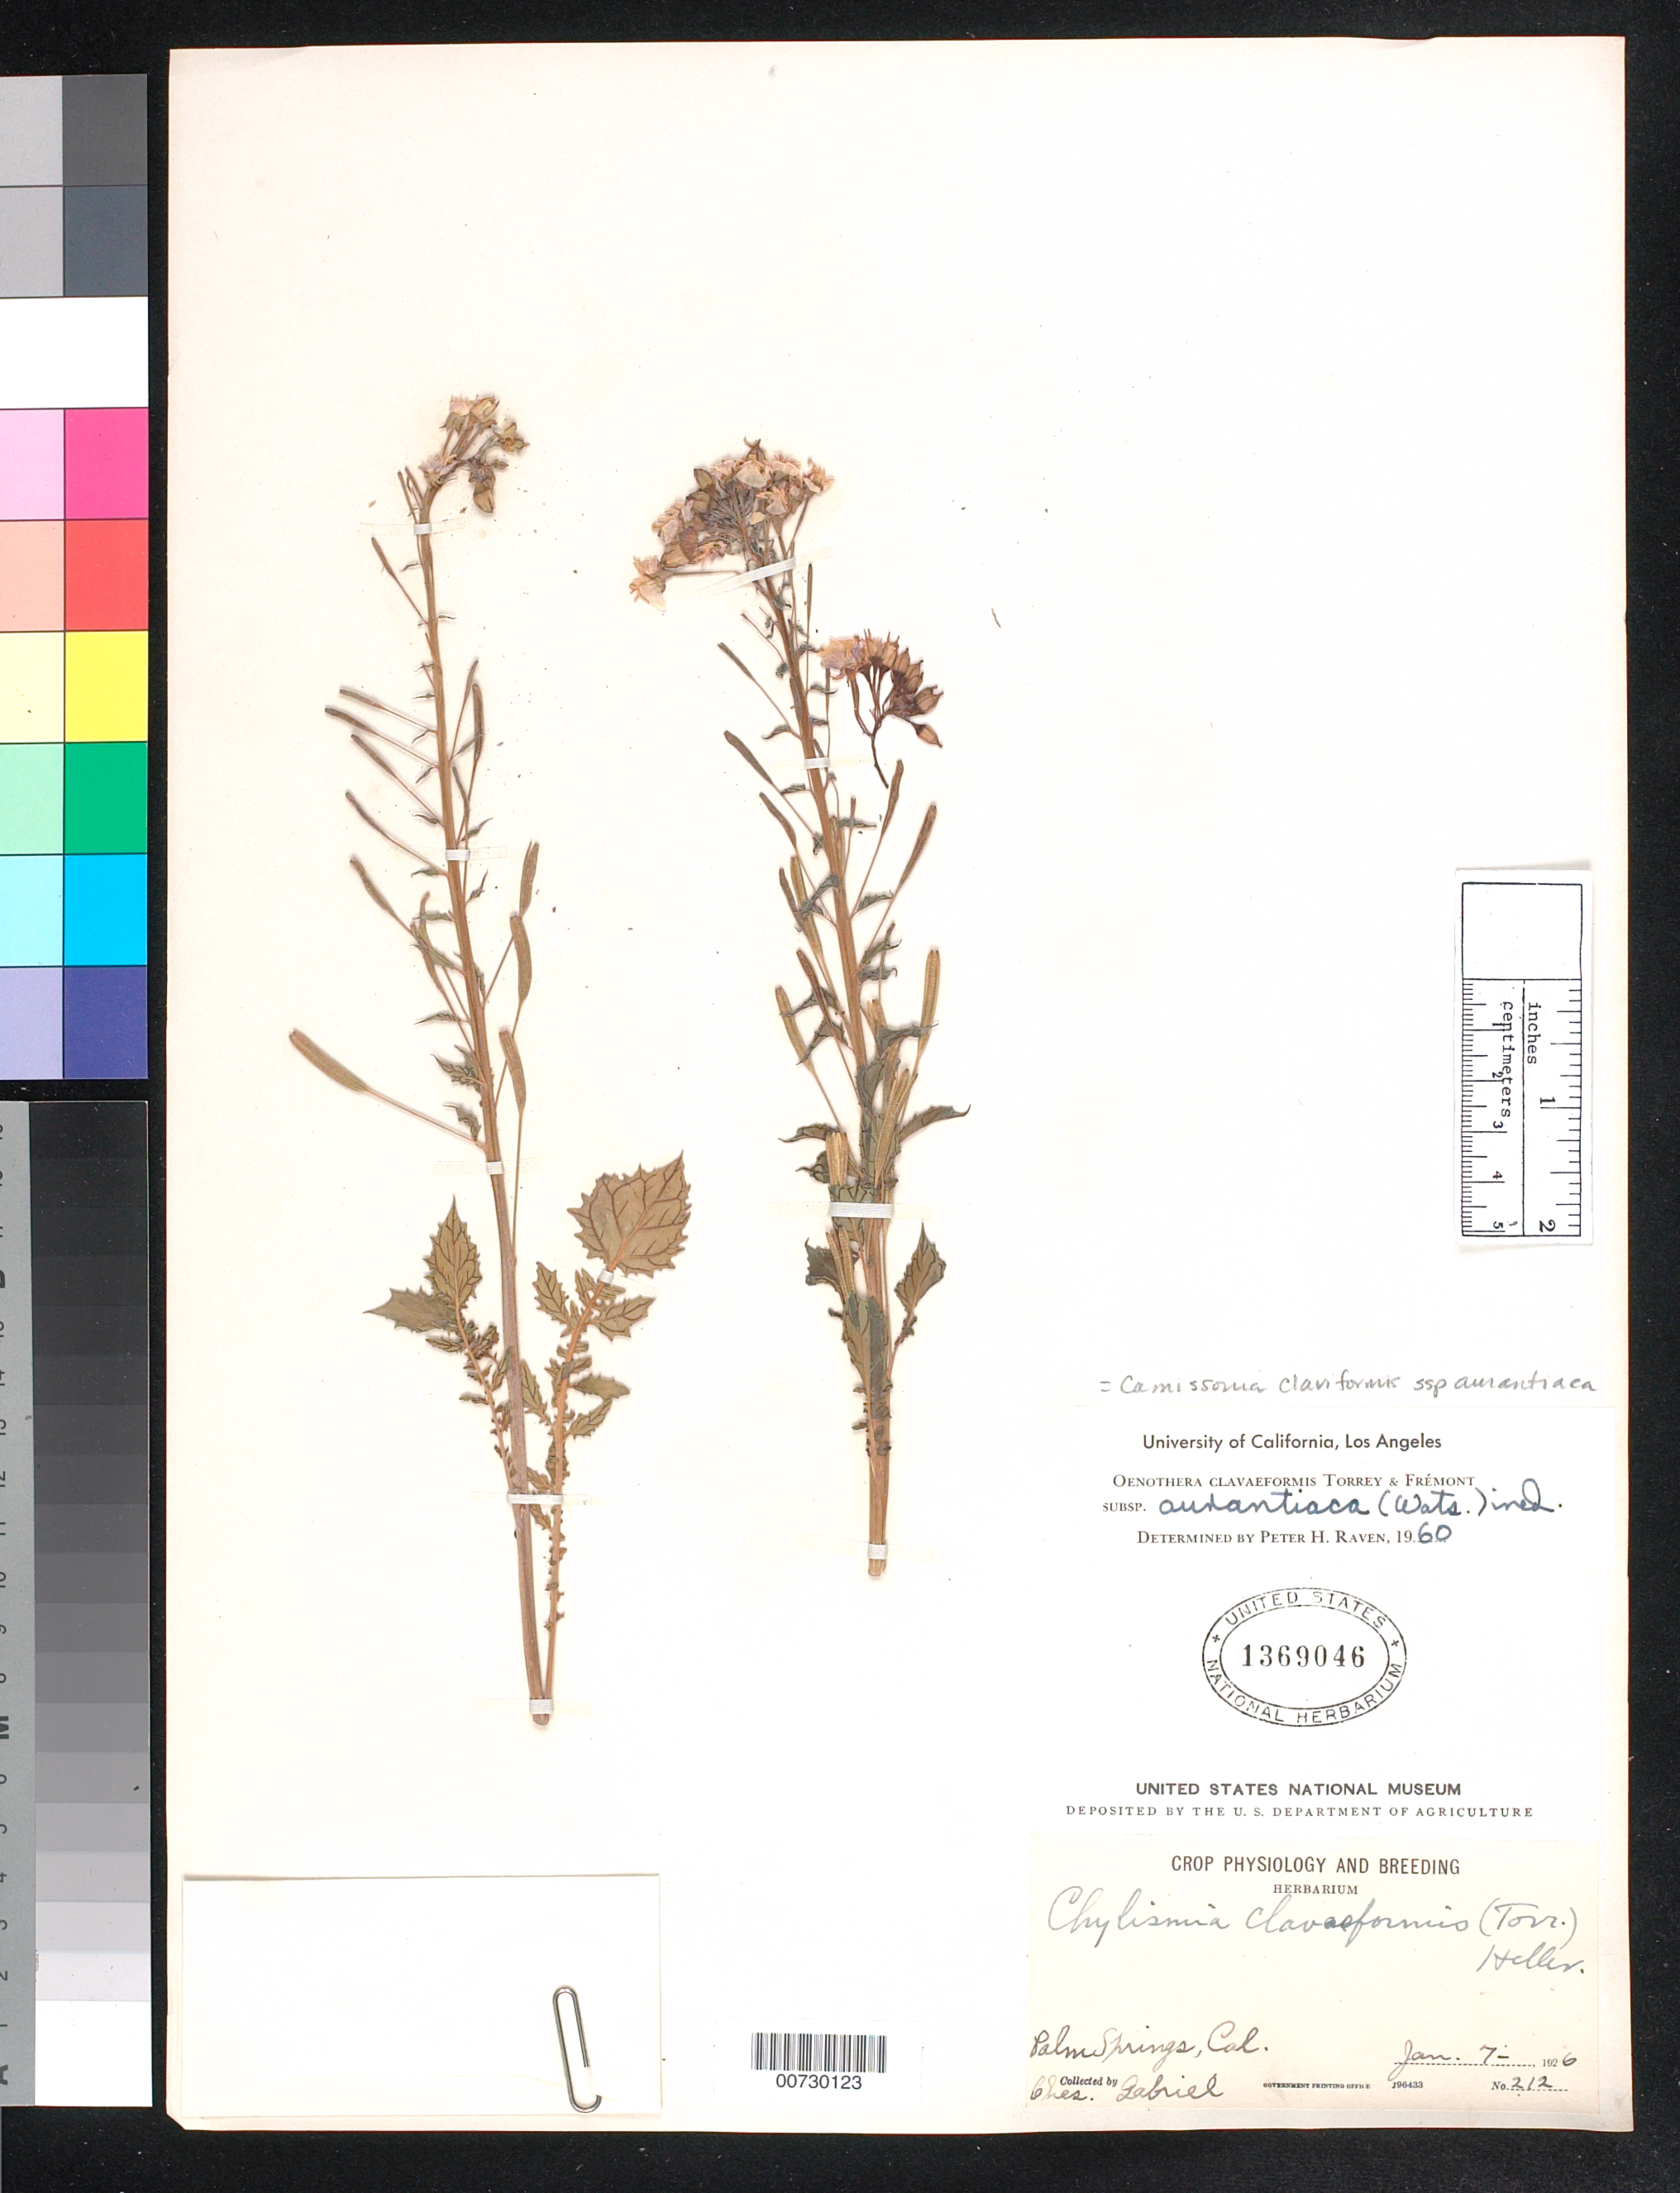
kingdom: Plantae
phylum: Tracheophyta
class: Magnoliopsida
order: Myrtales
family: Onagraceae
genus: Chylismia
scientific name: Chylismia claviformis subsp. aurantiaca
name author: (Munz) W.L. Wagner & Hoch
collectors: C. Gabriel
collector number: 212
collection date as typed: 7 Jan 1926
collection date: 1926-01-07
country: United States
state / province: California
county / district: Riverside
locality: Palm Springs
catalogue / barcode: US 1369046